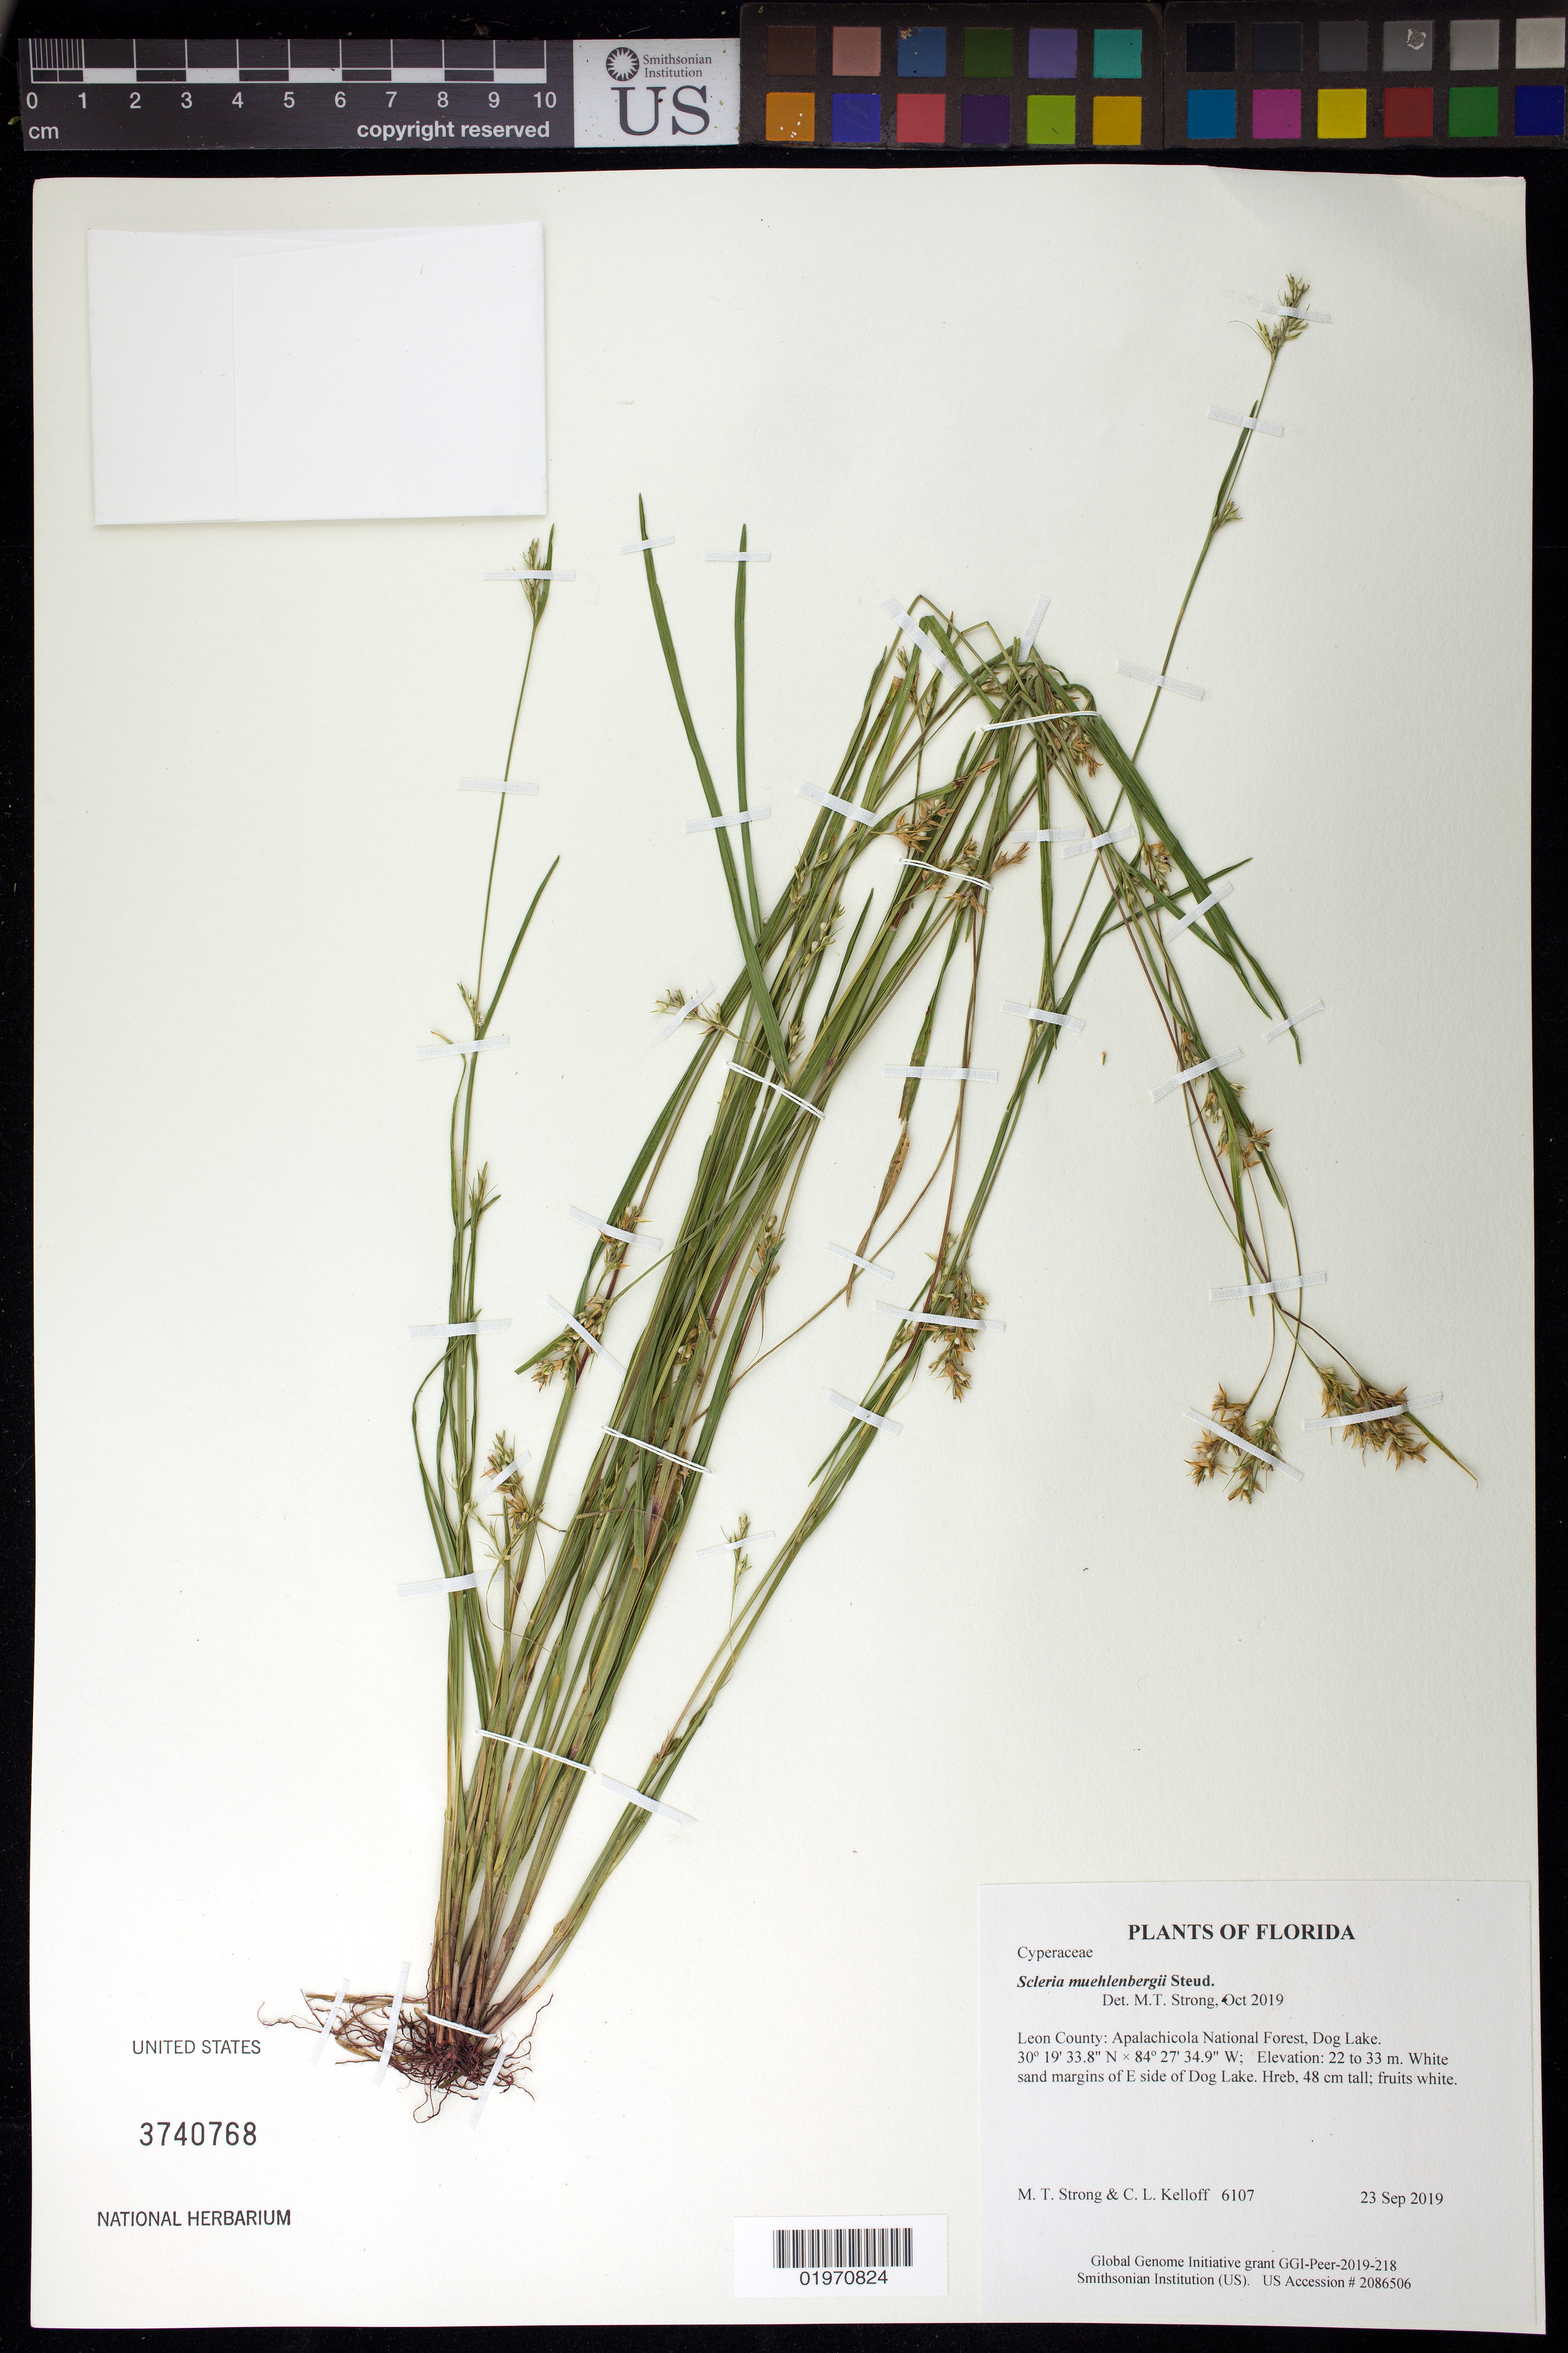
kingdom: Plantae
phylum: Tracheophyta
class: Liliopsida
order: Poales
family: Cyperaceae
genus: Scleria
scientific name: Scleria muehlenbergii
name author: Steud.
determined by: Strong, Mark T., (BOT), Smithsonian Institution - National Museum of Natural History (UNITED STATES)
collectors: M. T. Strong & C. L. Kelloff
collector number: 6107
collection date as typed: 23 Sep 2019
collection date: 2019-09-23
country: United States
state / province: Florida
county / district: Leon County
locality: Apalachicola National Forest, Dog Lake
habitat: White sand margins of E side of Dog Lake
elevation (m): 22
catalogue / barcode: US 3740768